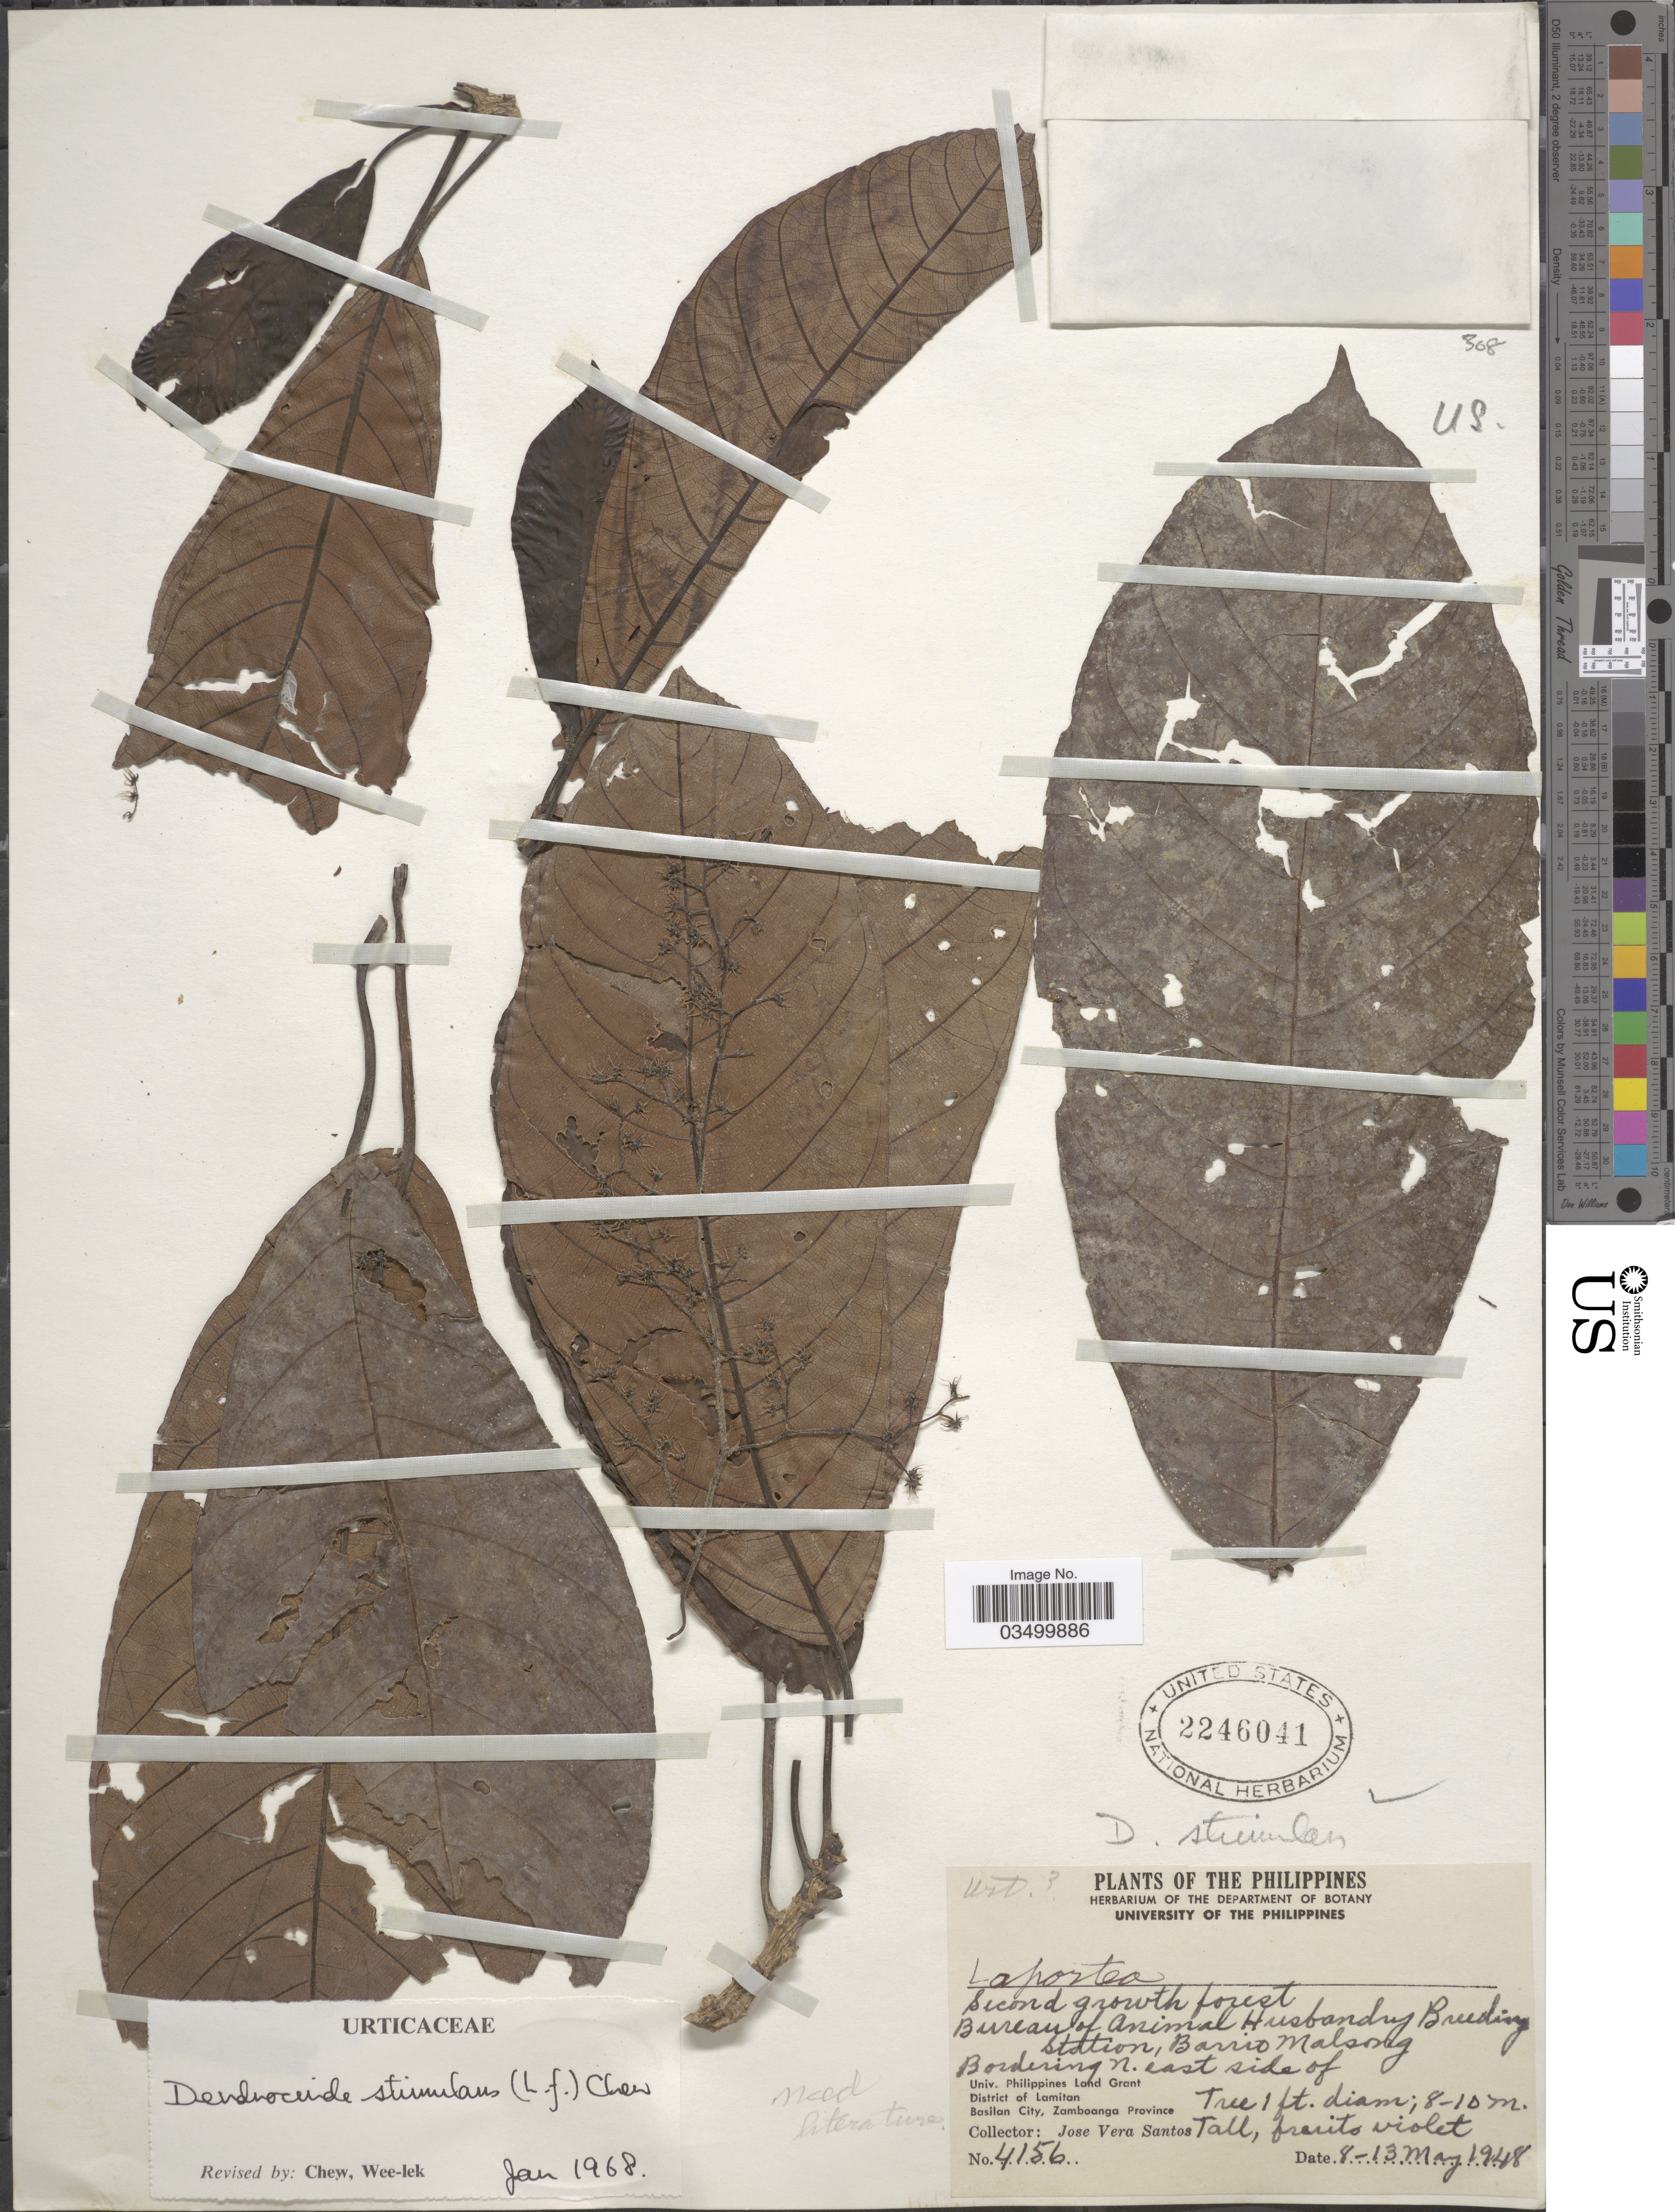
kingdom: Plantae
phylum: Tracheophyta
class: Magnoliopsida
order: Rosales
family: Urticaceae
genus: Dendrocnide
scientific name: Dendrocnide stimulans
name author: (L. f.) Chew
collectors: J. Santos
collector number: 4156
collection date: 1948-05-08/1948-05-13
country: Philippines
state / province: Muslim Mindanao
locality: The Philippines. Bureau of Animal Husbandry Breeding station, Barrio Malsong. Bordering N. east side of. Univ. Philippines Land Grant. District of Lamitan. Basilan City, Zamboanga Province.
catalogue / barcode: US 2246041